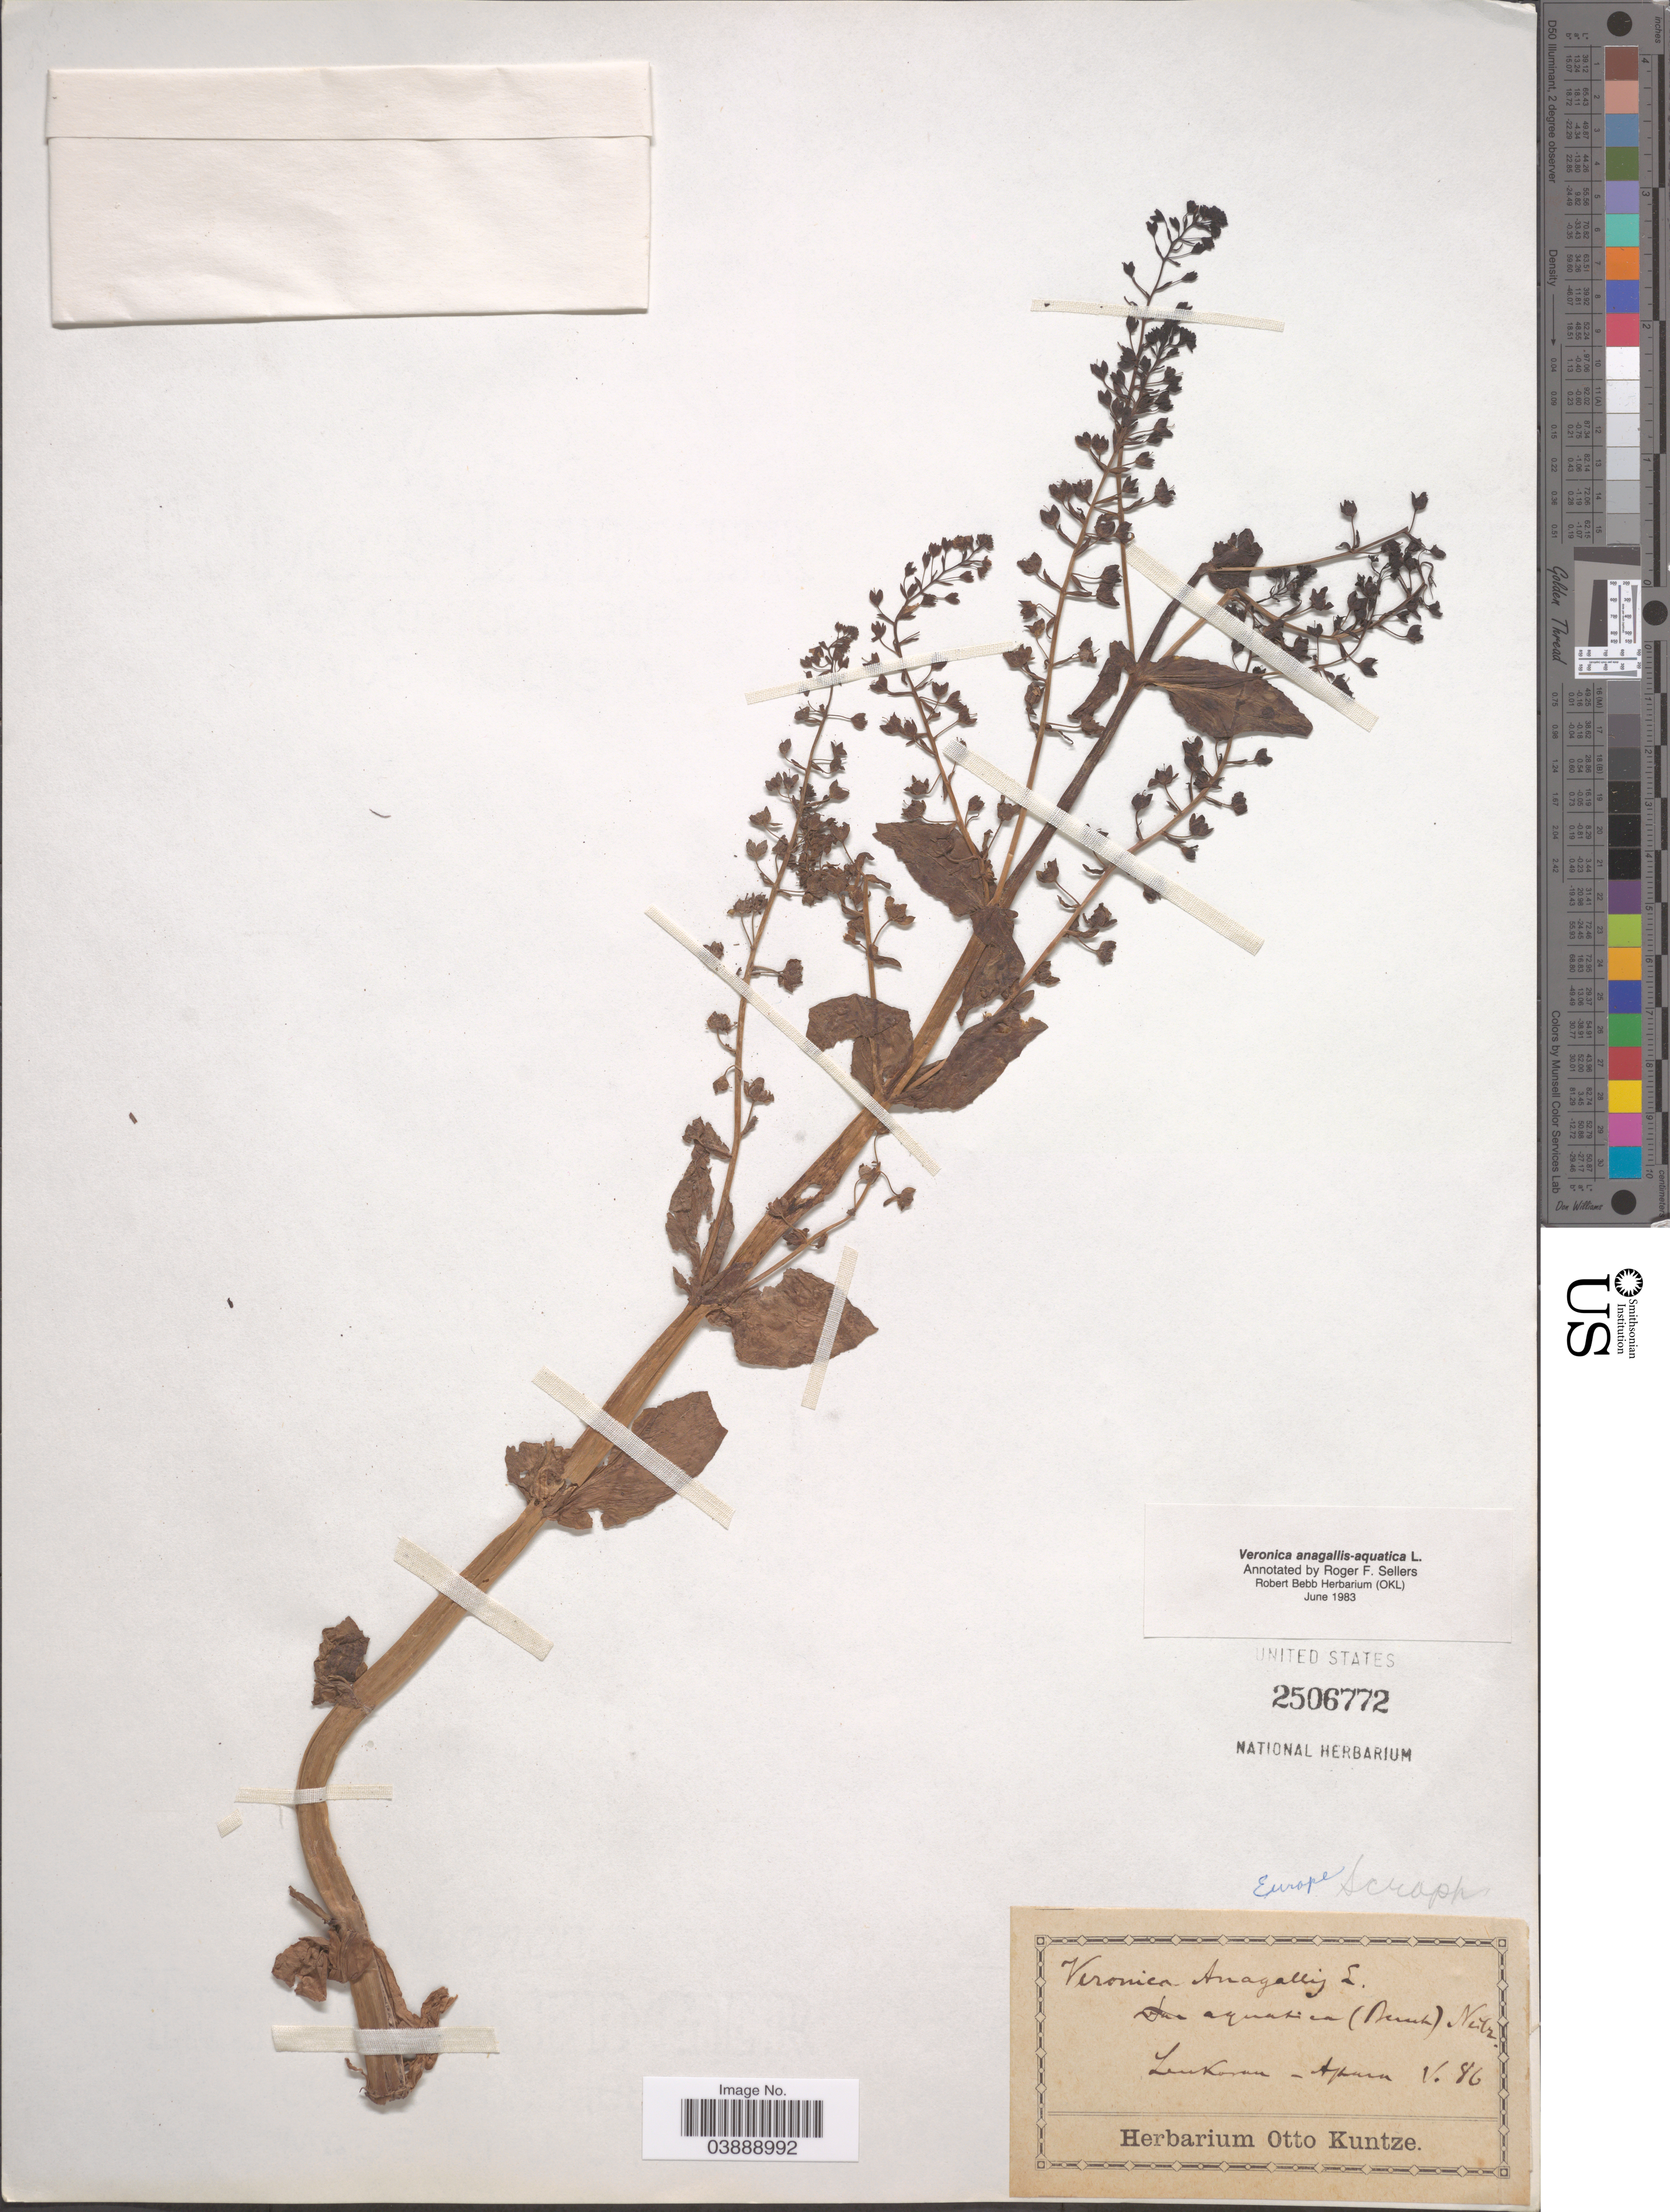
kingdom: Plantae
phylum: Tracheophyta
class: Magnoliopsida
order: Lamiales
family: Plantaginaceae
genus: Veronica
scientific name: Veronica anagallis-aquatica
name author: L.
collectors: ex herb. Otto Kuntze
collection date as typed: Transcribed d/m/y: /5/86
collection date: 1886-05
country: Azerbaijan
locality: Lenkoran - Apurn. [interpreted]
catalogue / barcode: US 2506772